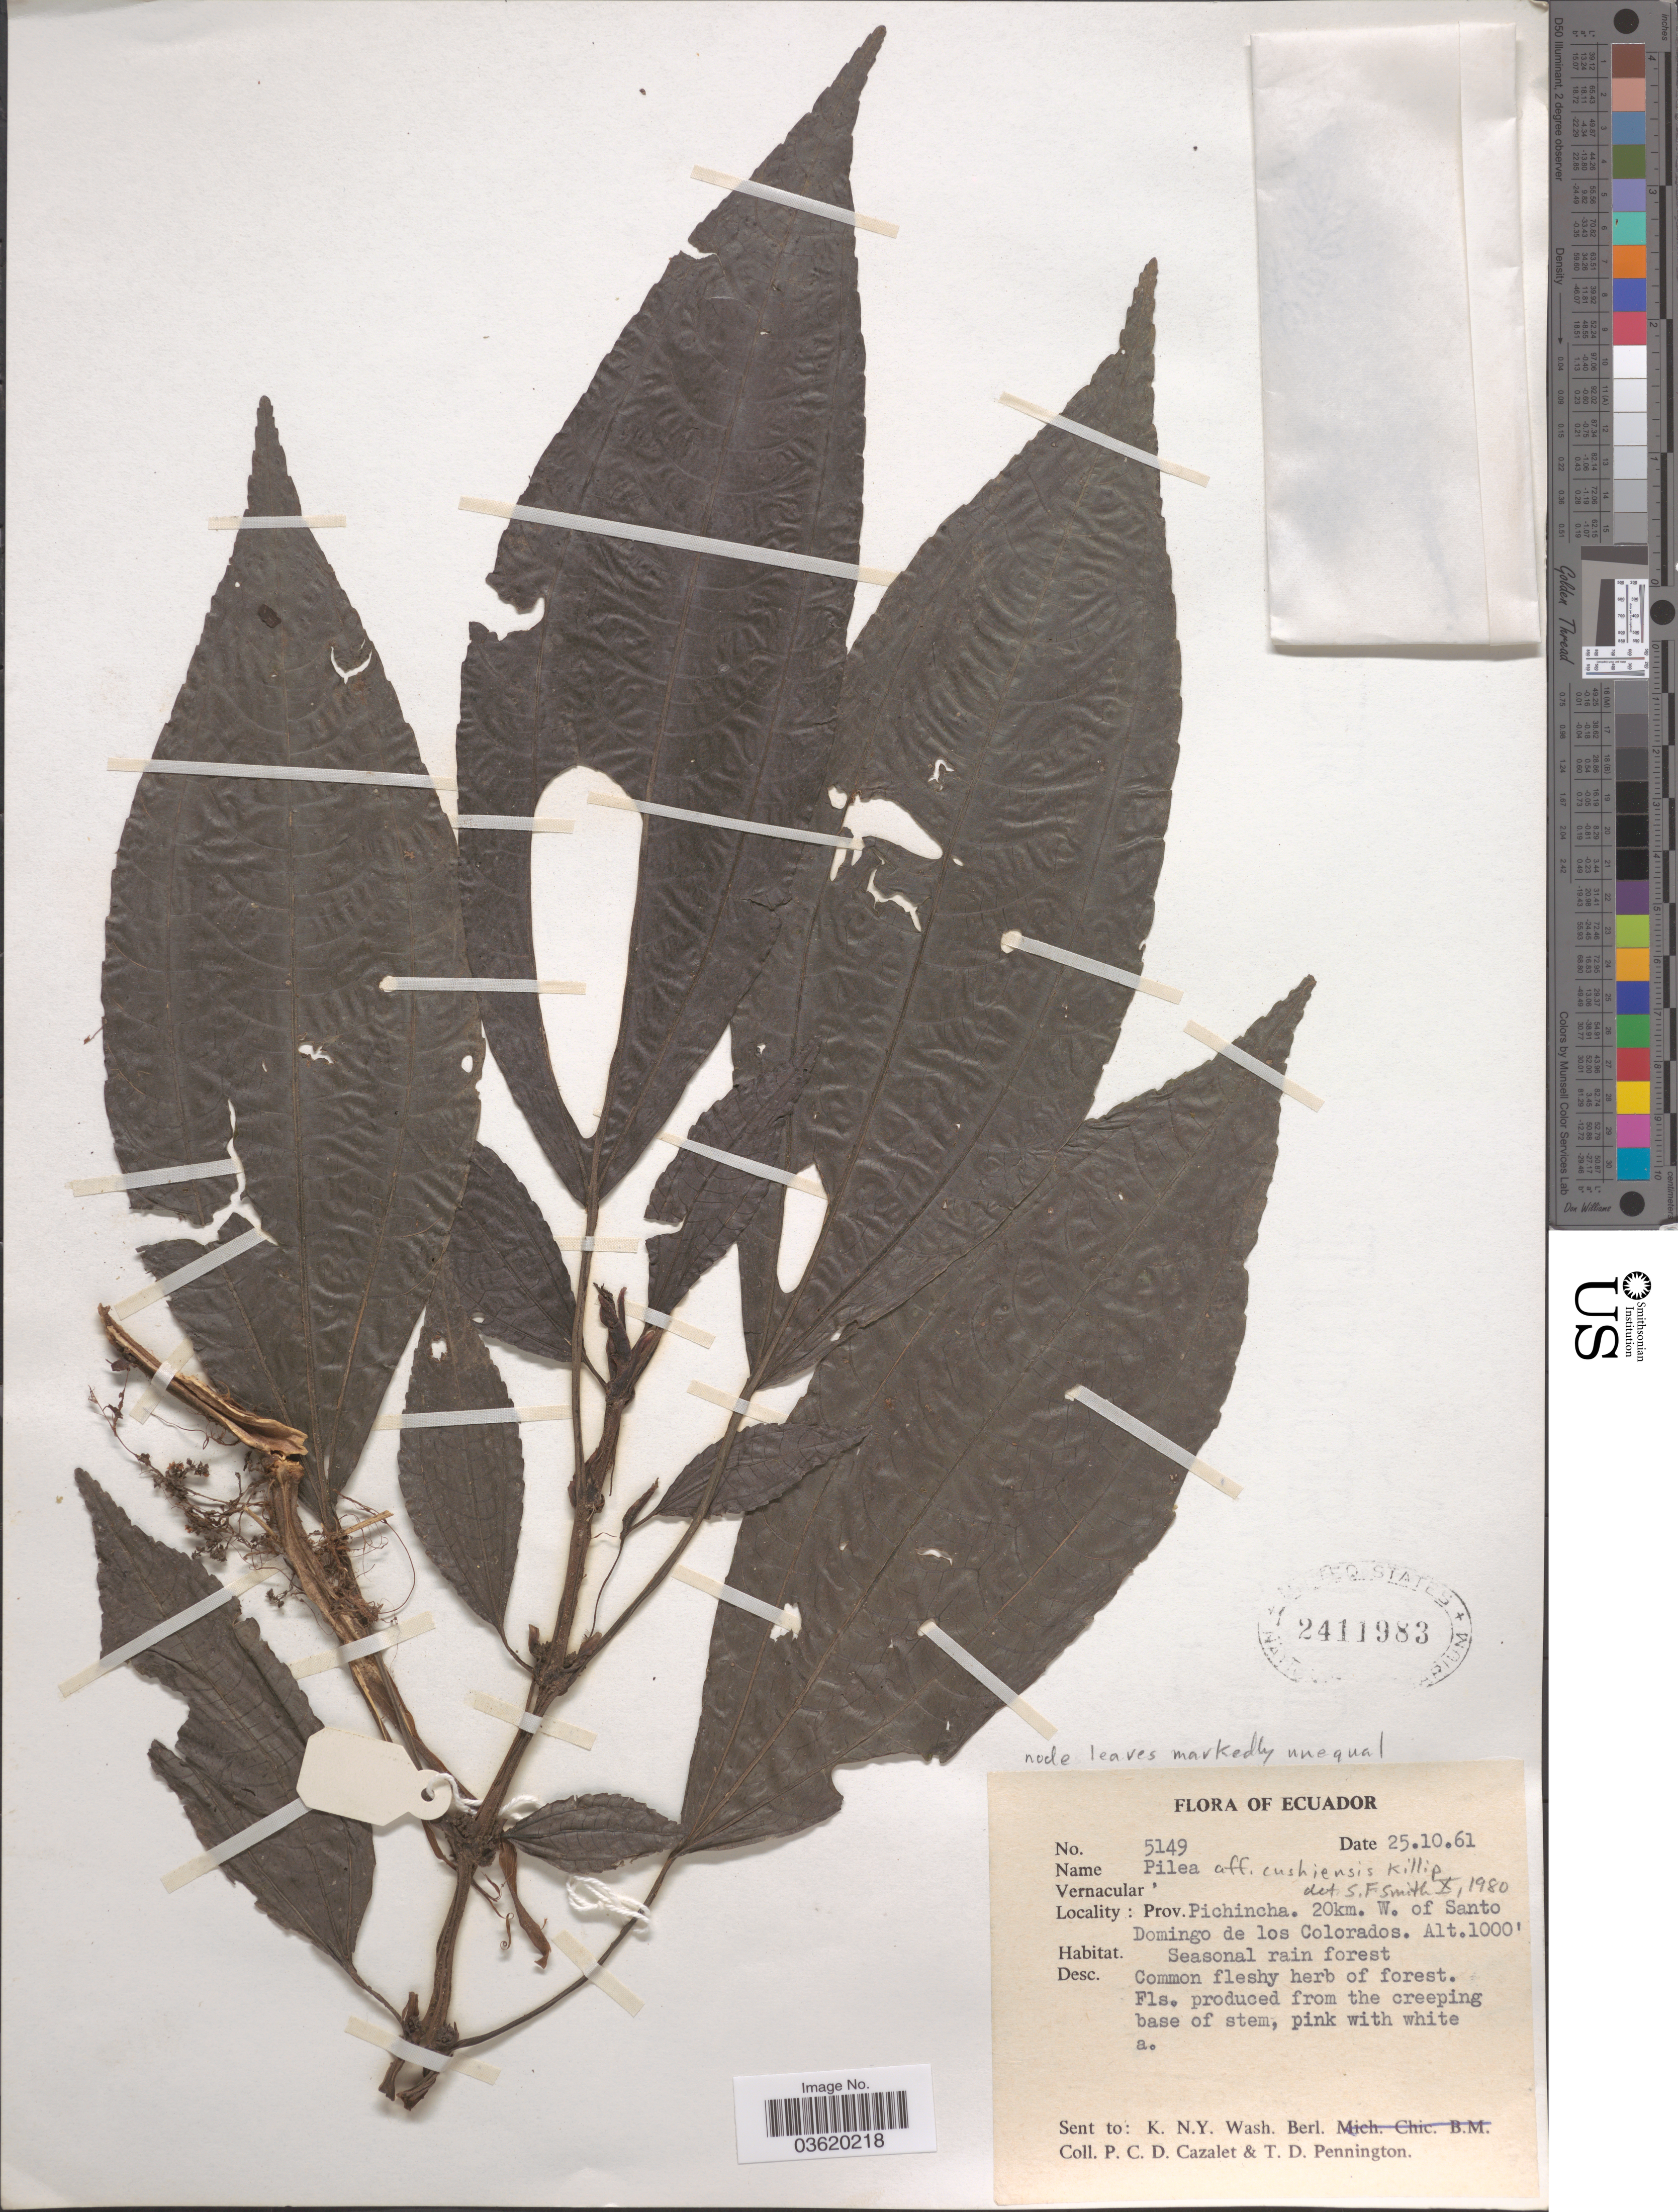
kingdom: Plantae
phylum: Tracheophyta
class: Magnoliopsida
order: Rosales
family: Urticaceae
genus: Pilea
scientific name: Pilea cushiensis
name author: Killip in J.F. Macbr.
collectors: P. C. D. Cazalet & T. D. Pennington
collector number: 5149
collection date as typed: Transcribed d/m/y: 25/10/61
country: Ecuador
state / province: Pichincha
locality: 20km. W. of Santo Domingo de los Colorados.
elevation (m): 305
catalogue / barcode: US 2411983